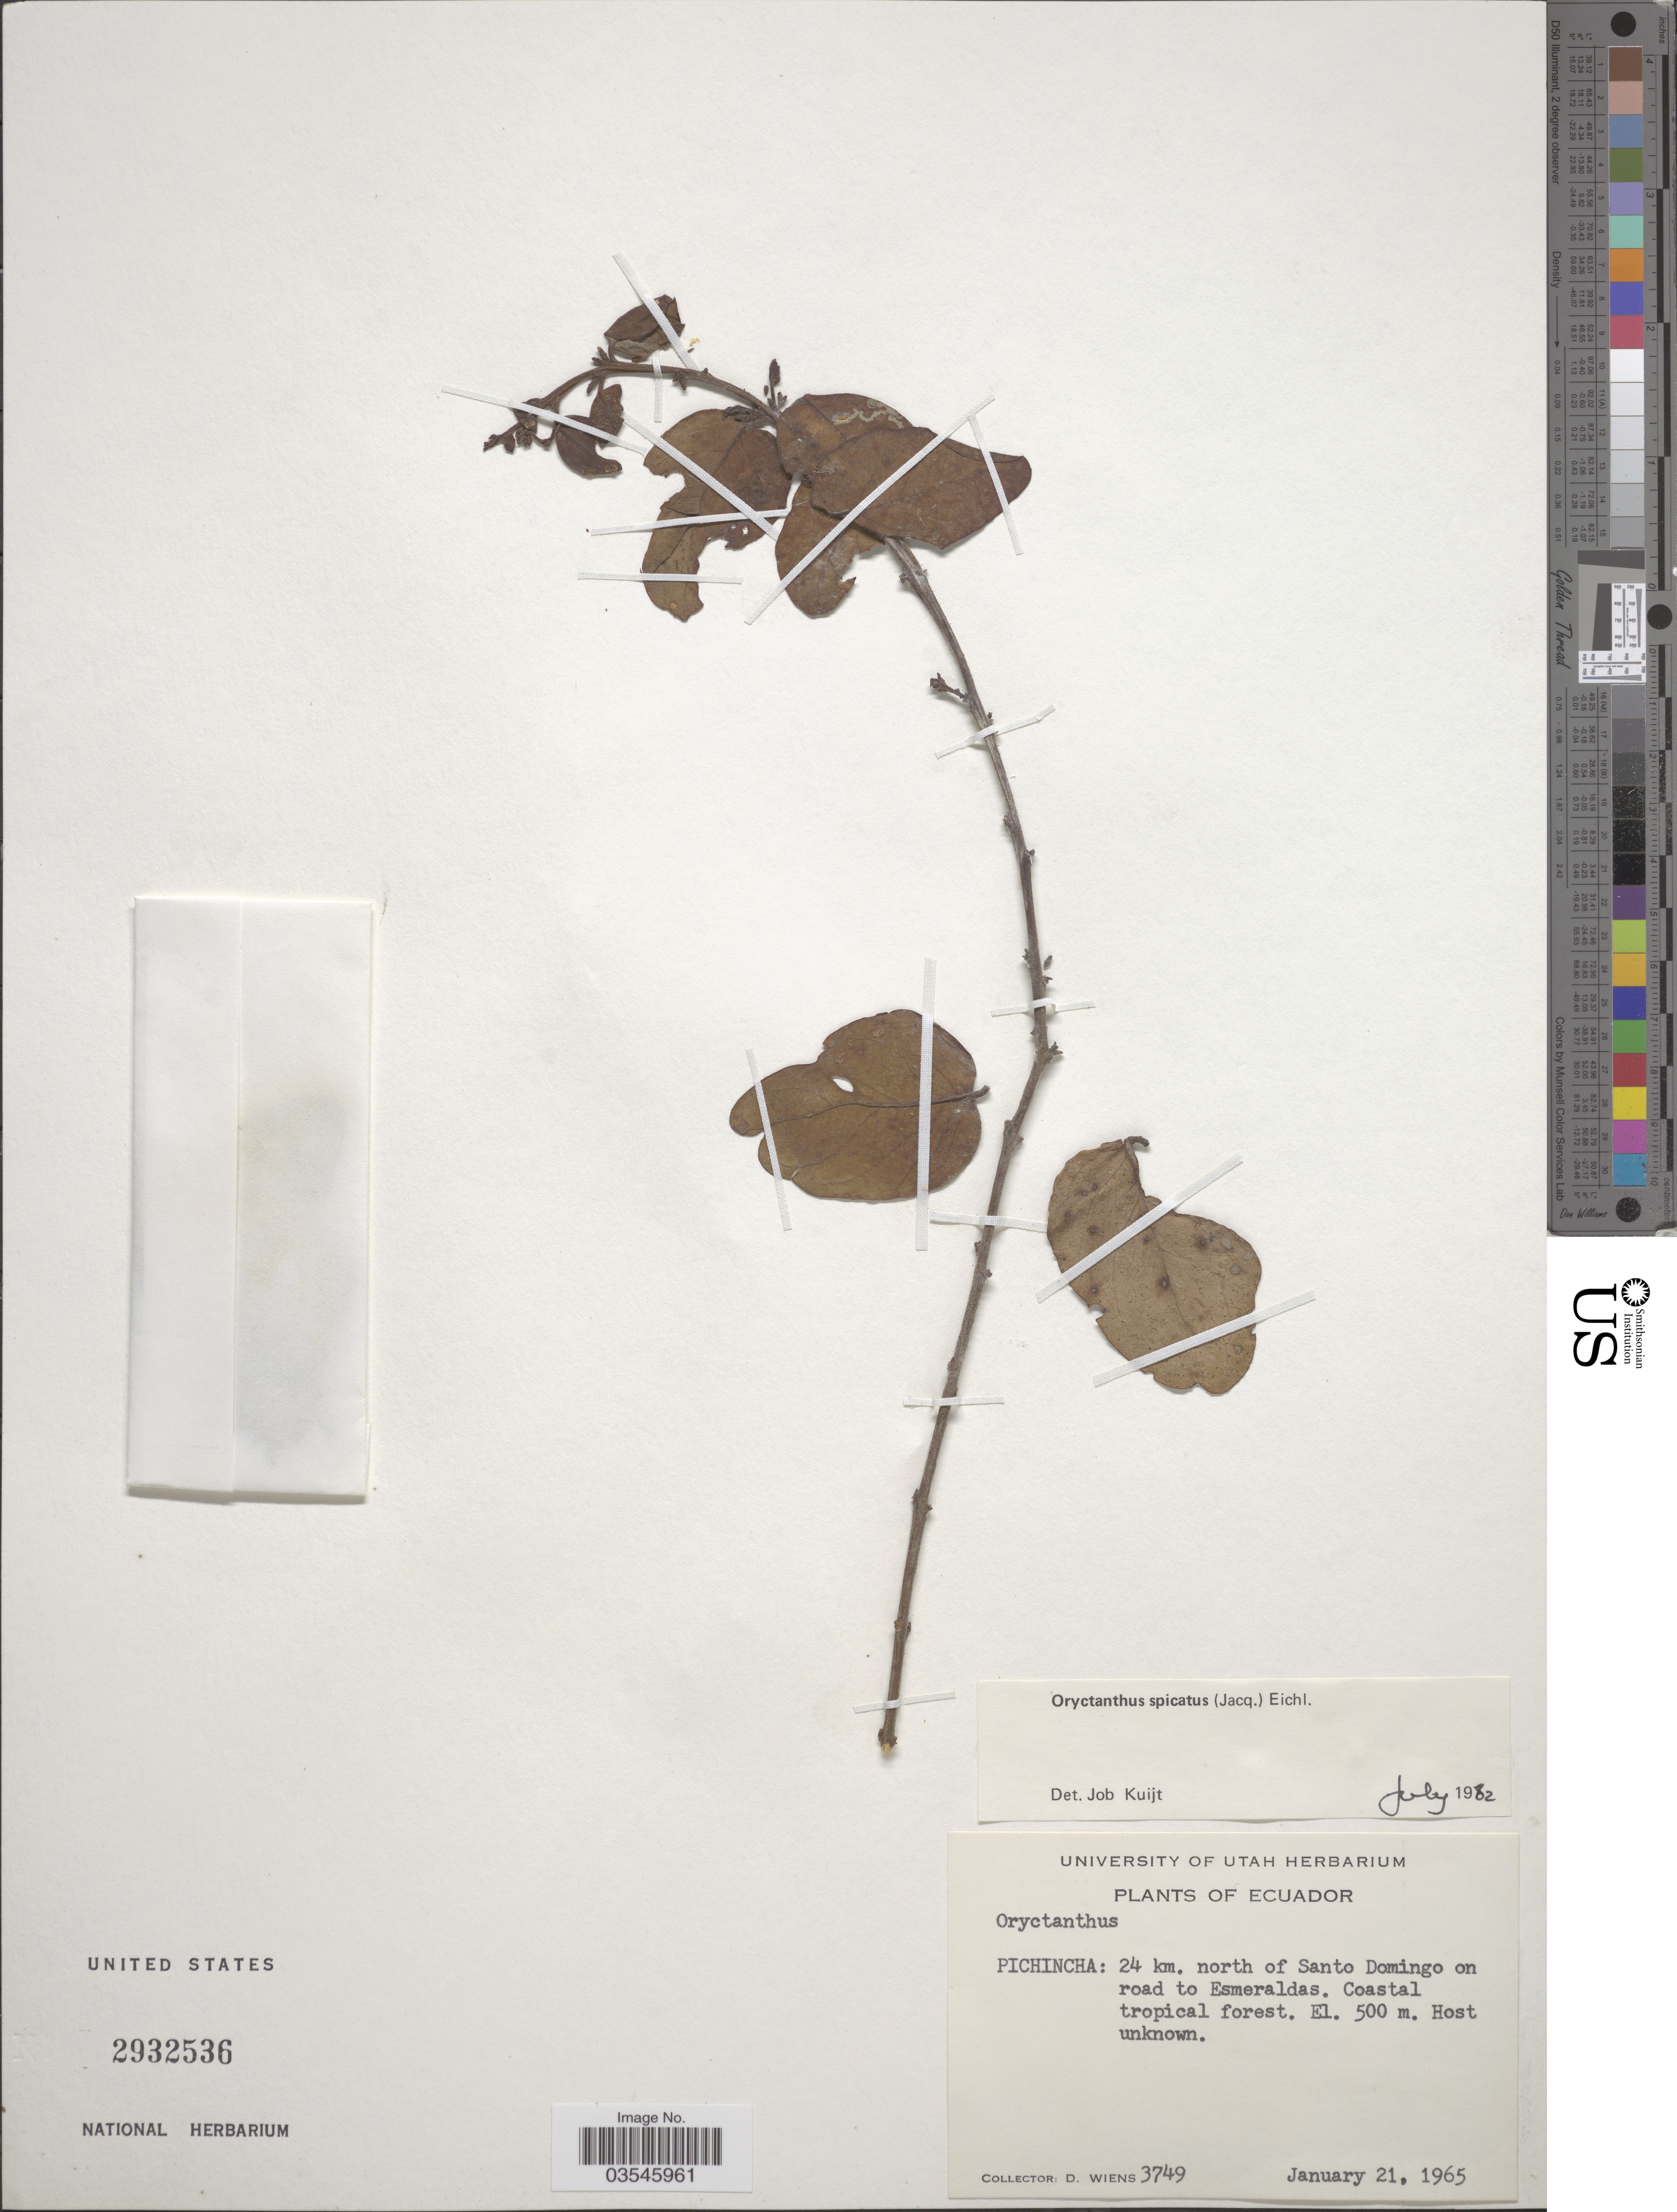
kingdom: Plantae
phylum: Tracheophyta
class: Magnoliopsida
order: Santalales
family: Loranthaceae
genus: Oryctanthus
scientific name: Oryctanthus spicatus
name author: (Jacq.) Eichler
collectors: D. Wiens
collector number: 3749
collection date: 1965-01-21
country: Ecuador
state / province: Pichincha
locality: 24 km. north of Santo Domingo on road to Esmeraldas.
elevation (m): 500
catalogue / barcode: US 2932536